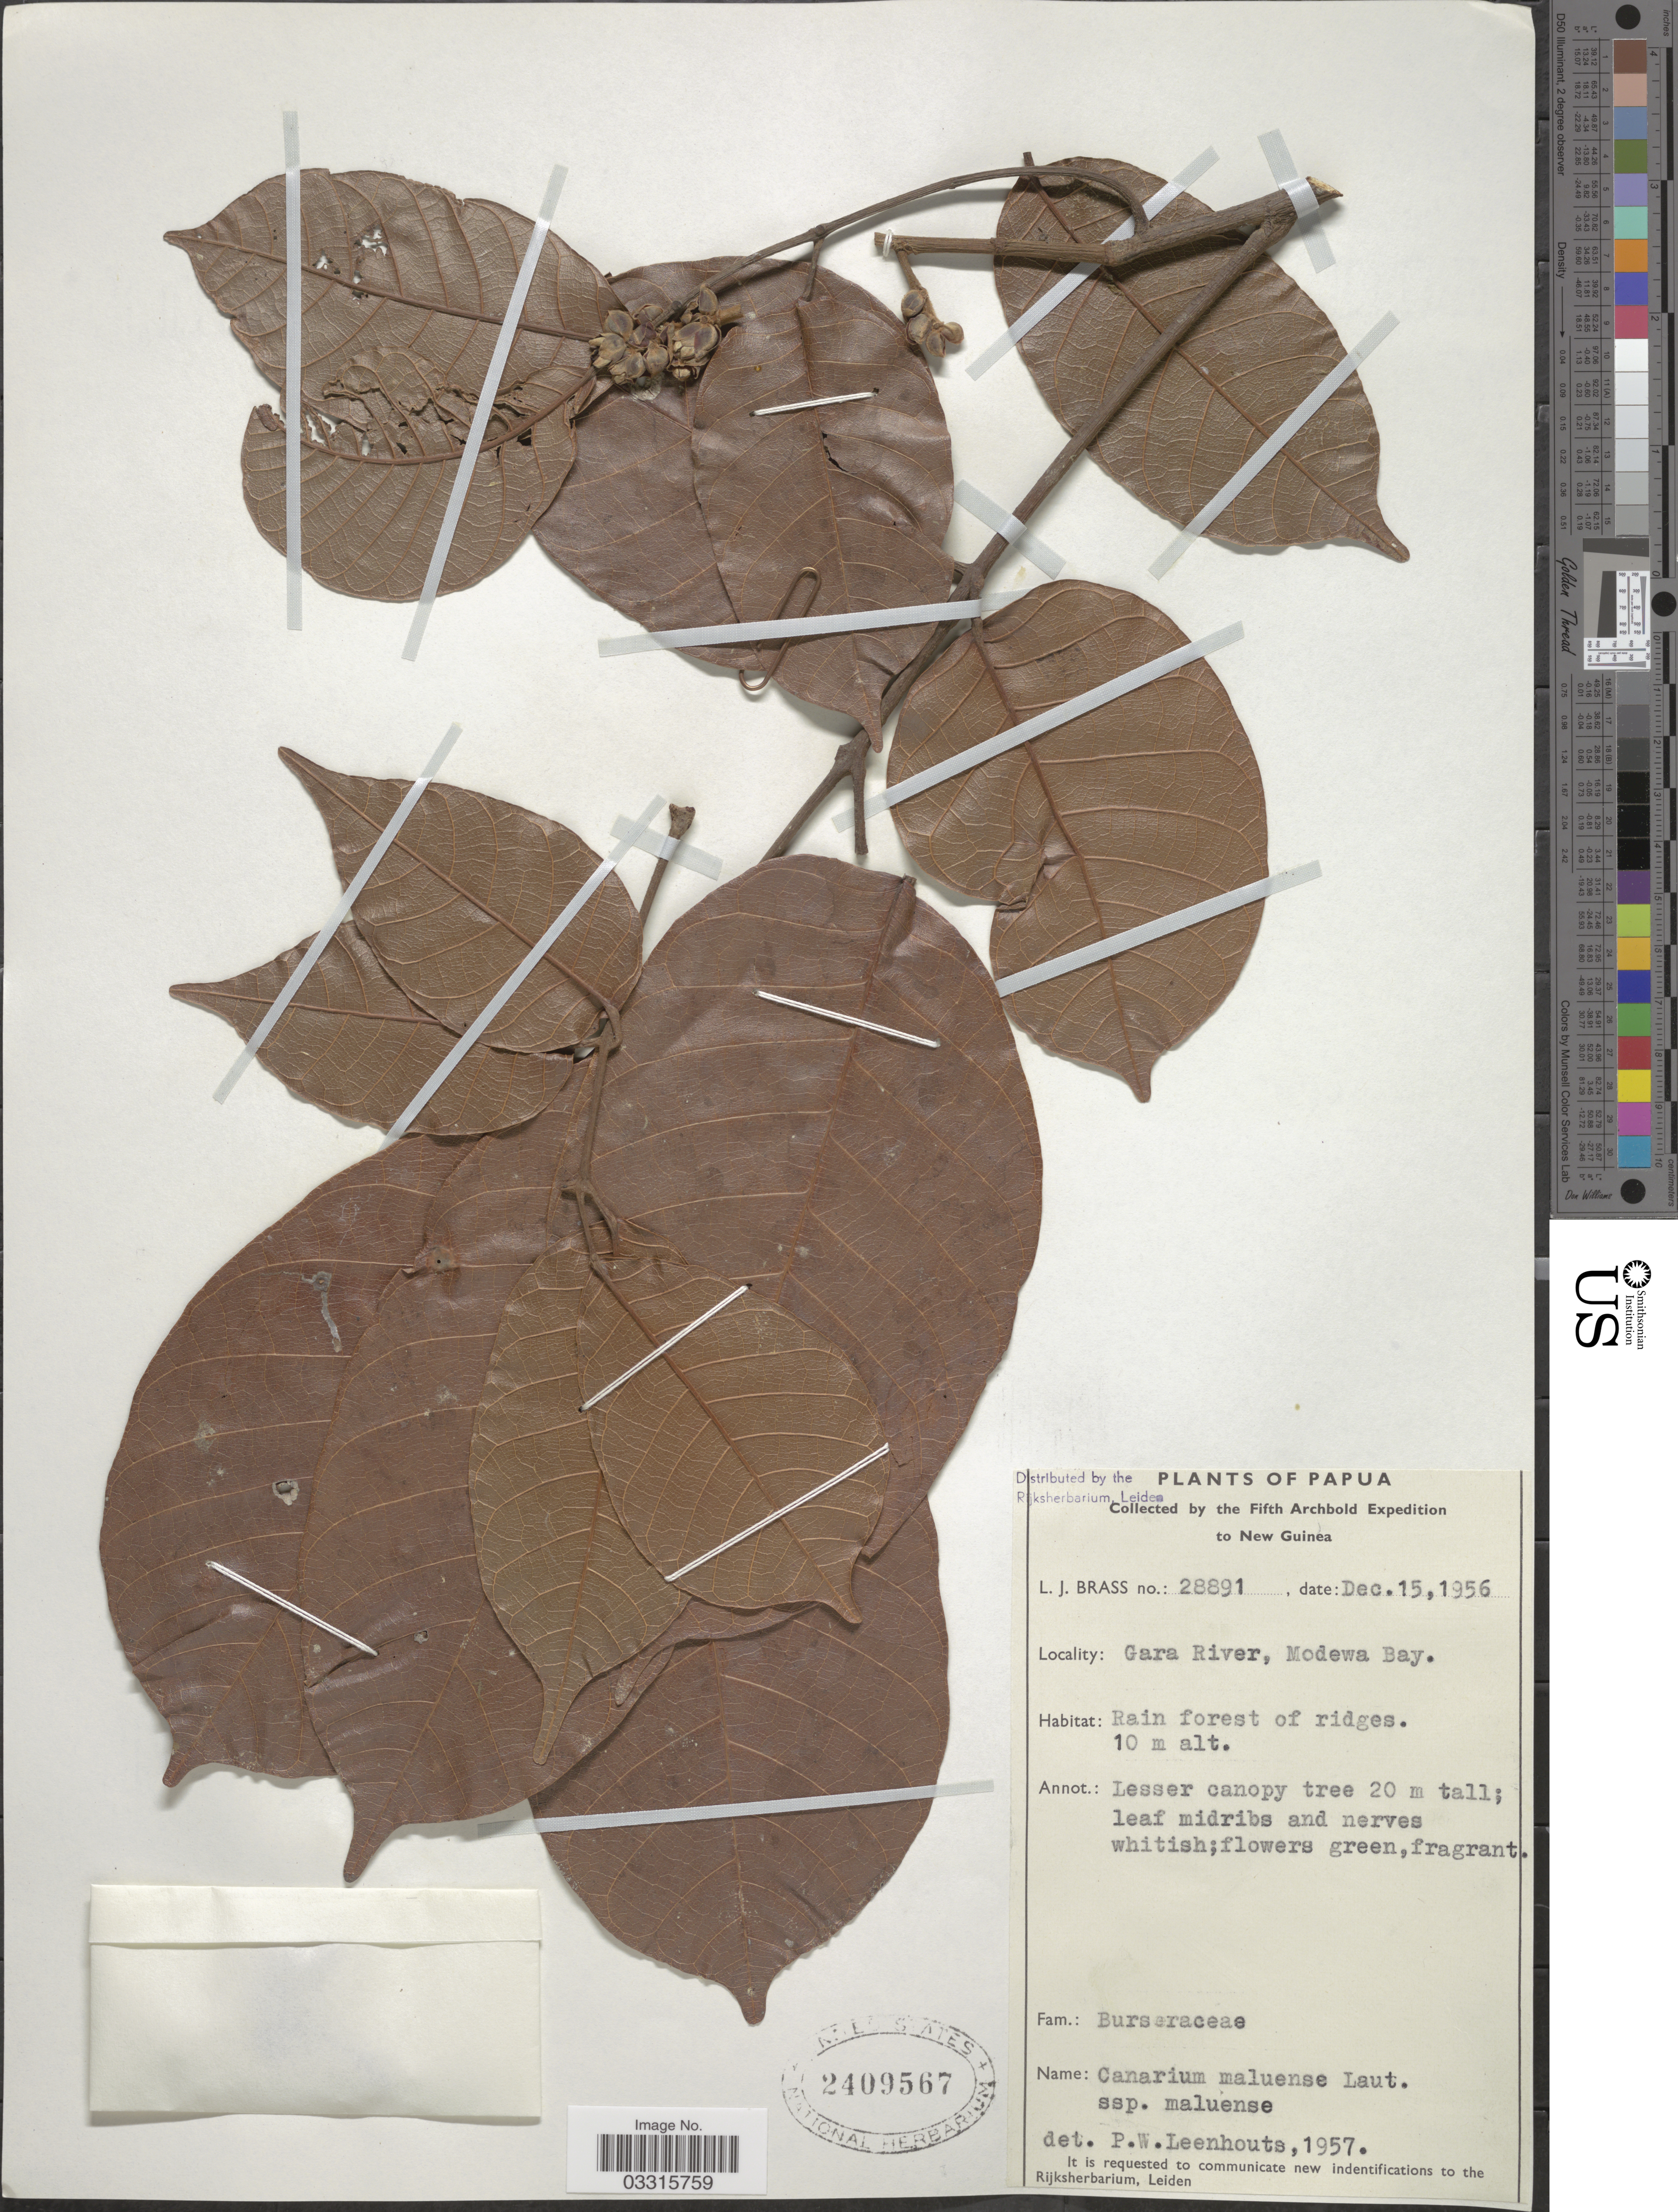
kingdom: Plantae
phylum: Tracheophyta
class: Magnoliopsida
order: Sapindales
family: Burseraceae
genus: Canarium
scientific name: Canarium maluense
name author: Lauterb.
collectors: L. J. Brass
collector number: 28891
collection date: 1956-12-15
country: Papua New Guinea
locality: Papua. New Guinea. Gara River, Modewa Bay.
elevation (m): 10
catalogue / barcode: US 2409567